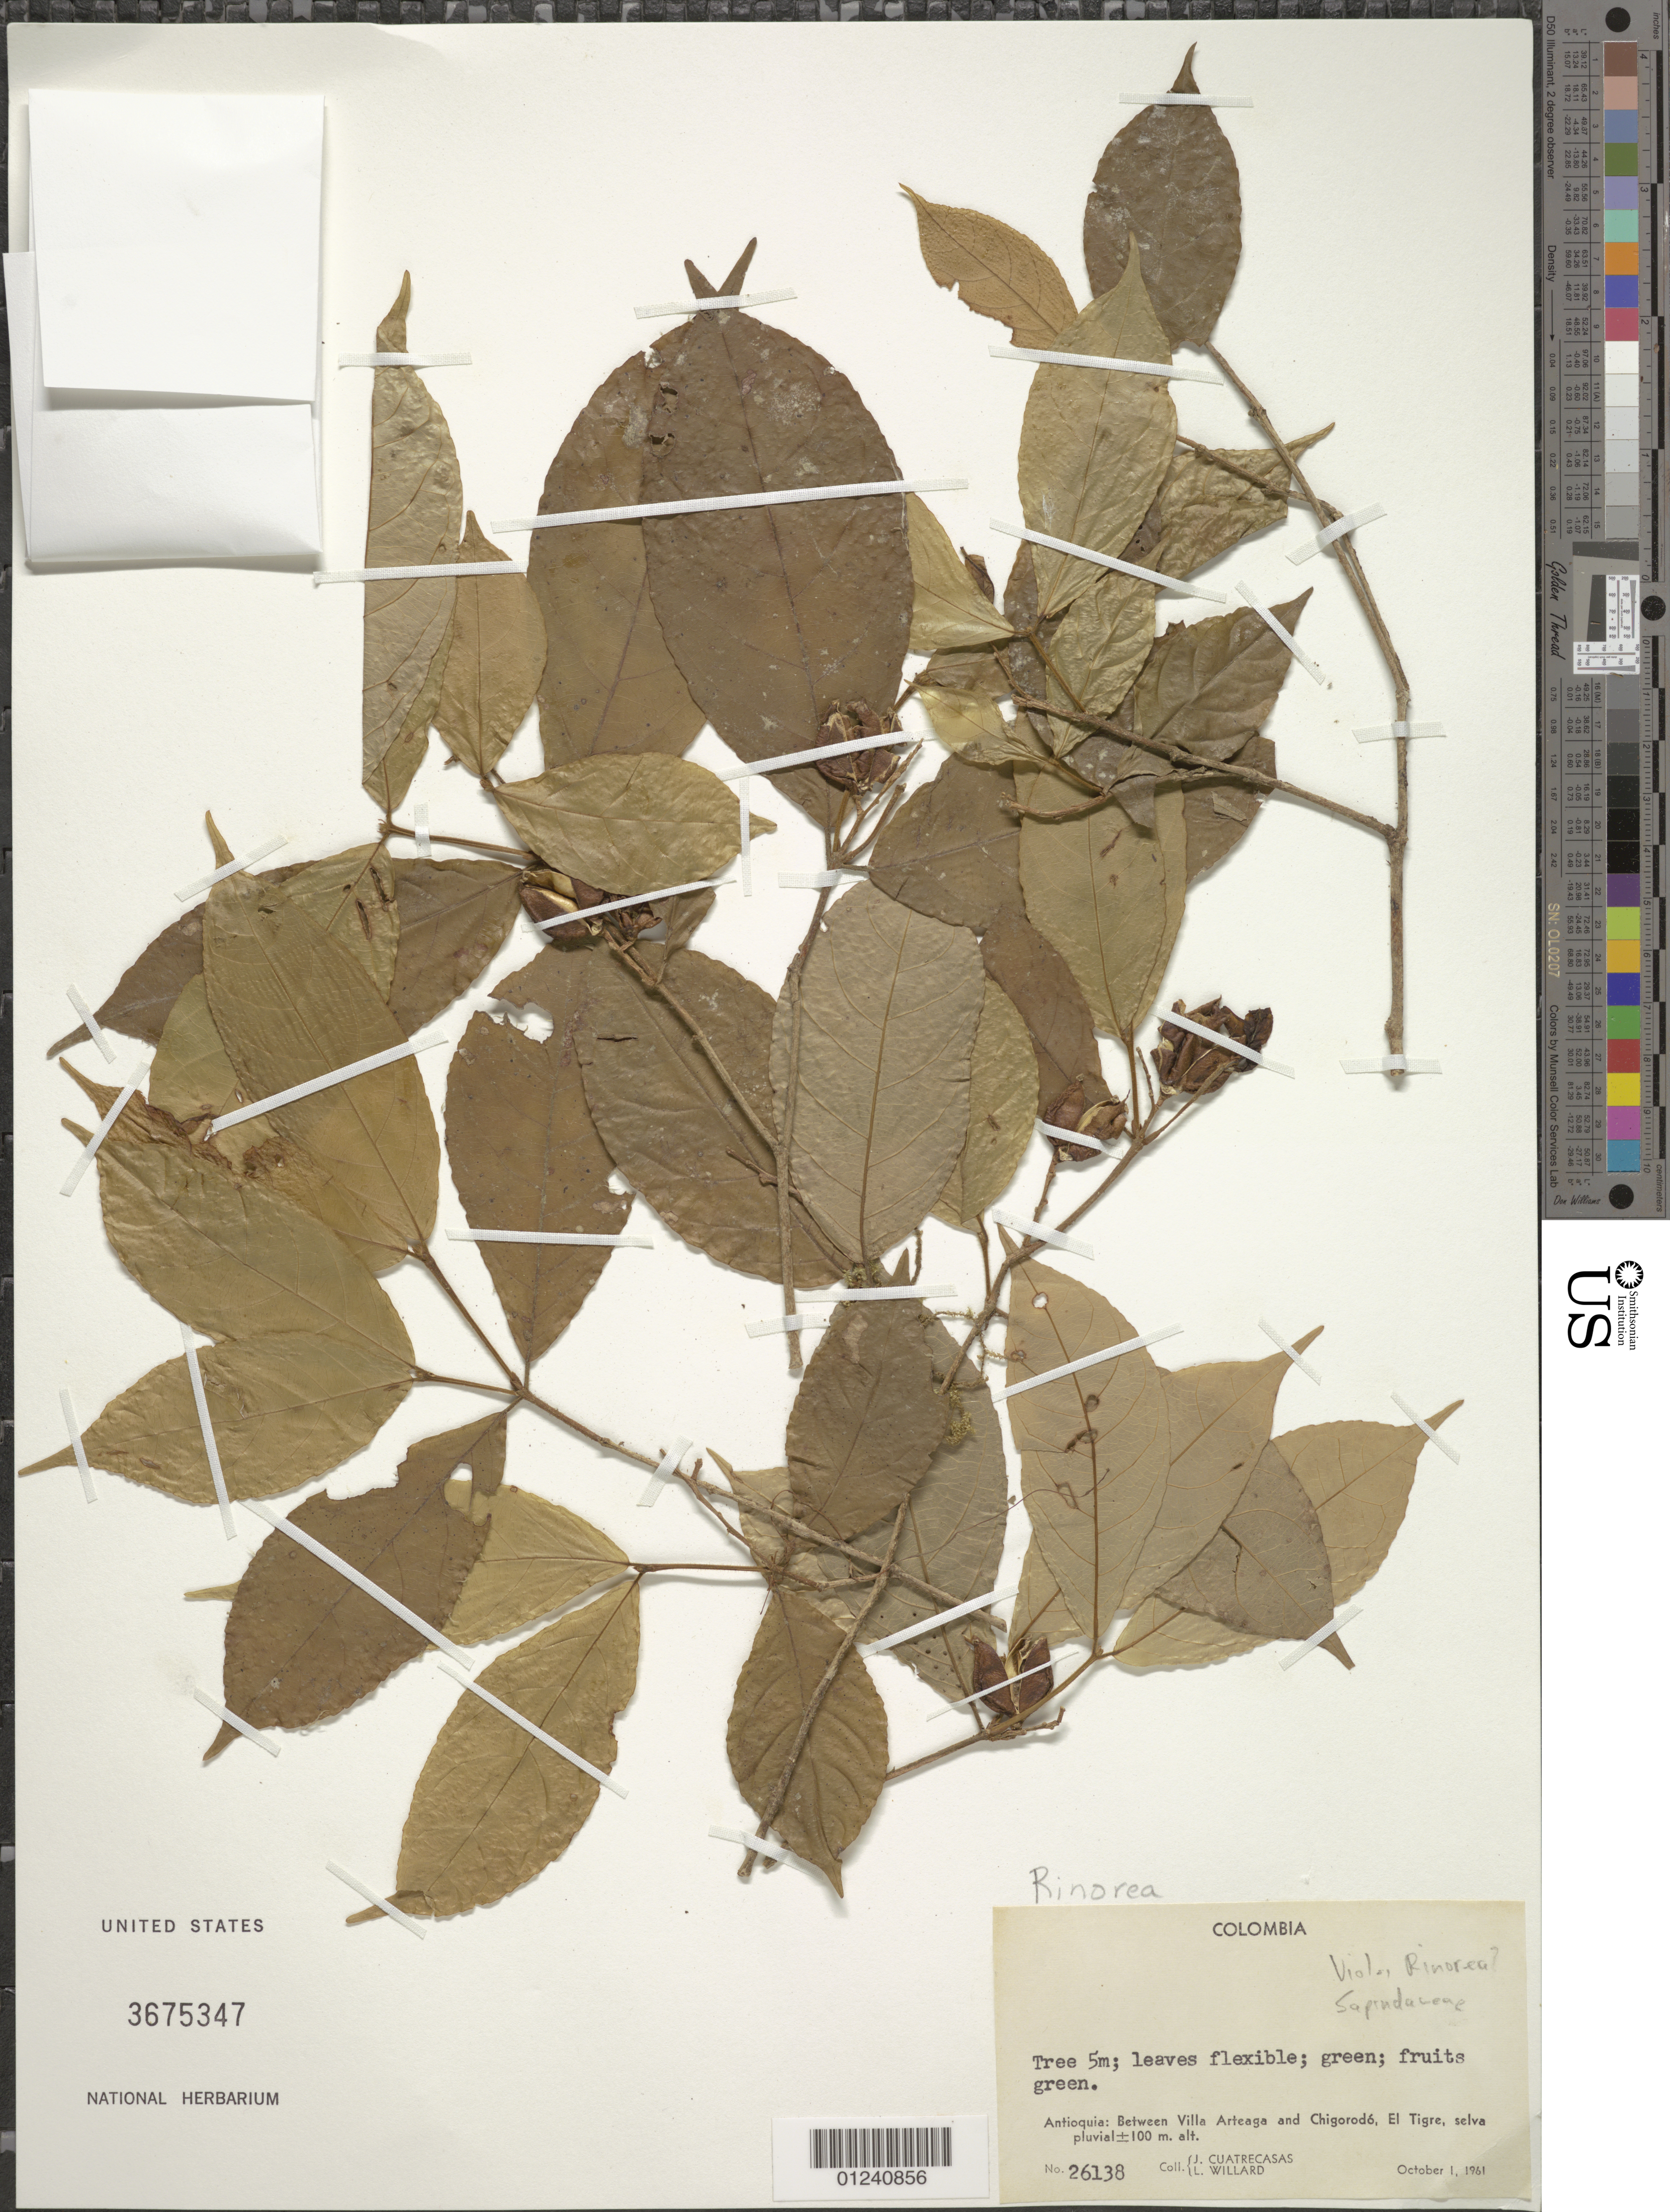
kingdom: Plantae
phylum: Tracheophyta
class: Magnoliopsida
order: Malpighiales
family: Violaceae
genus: Rinorea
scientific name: Rinorea squamata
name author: S.F. Blake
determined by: Hoyos-Gomez, S. E.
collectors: J. Cuatrecasas & L. Willard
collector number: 26138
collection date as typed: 01 Oct 1961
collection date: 1961-10-01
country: Colombia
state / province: Antioquia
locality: Between Villa Arteaga and Chigorodo, El Tigre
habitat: selva pluvial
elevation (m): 100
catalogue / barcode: US 3675347